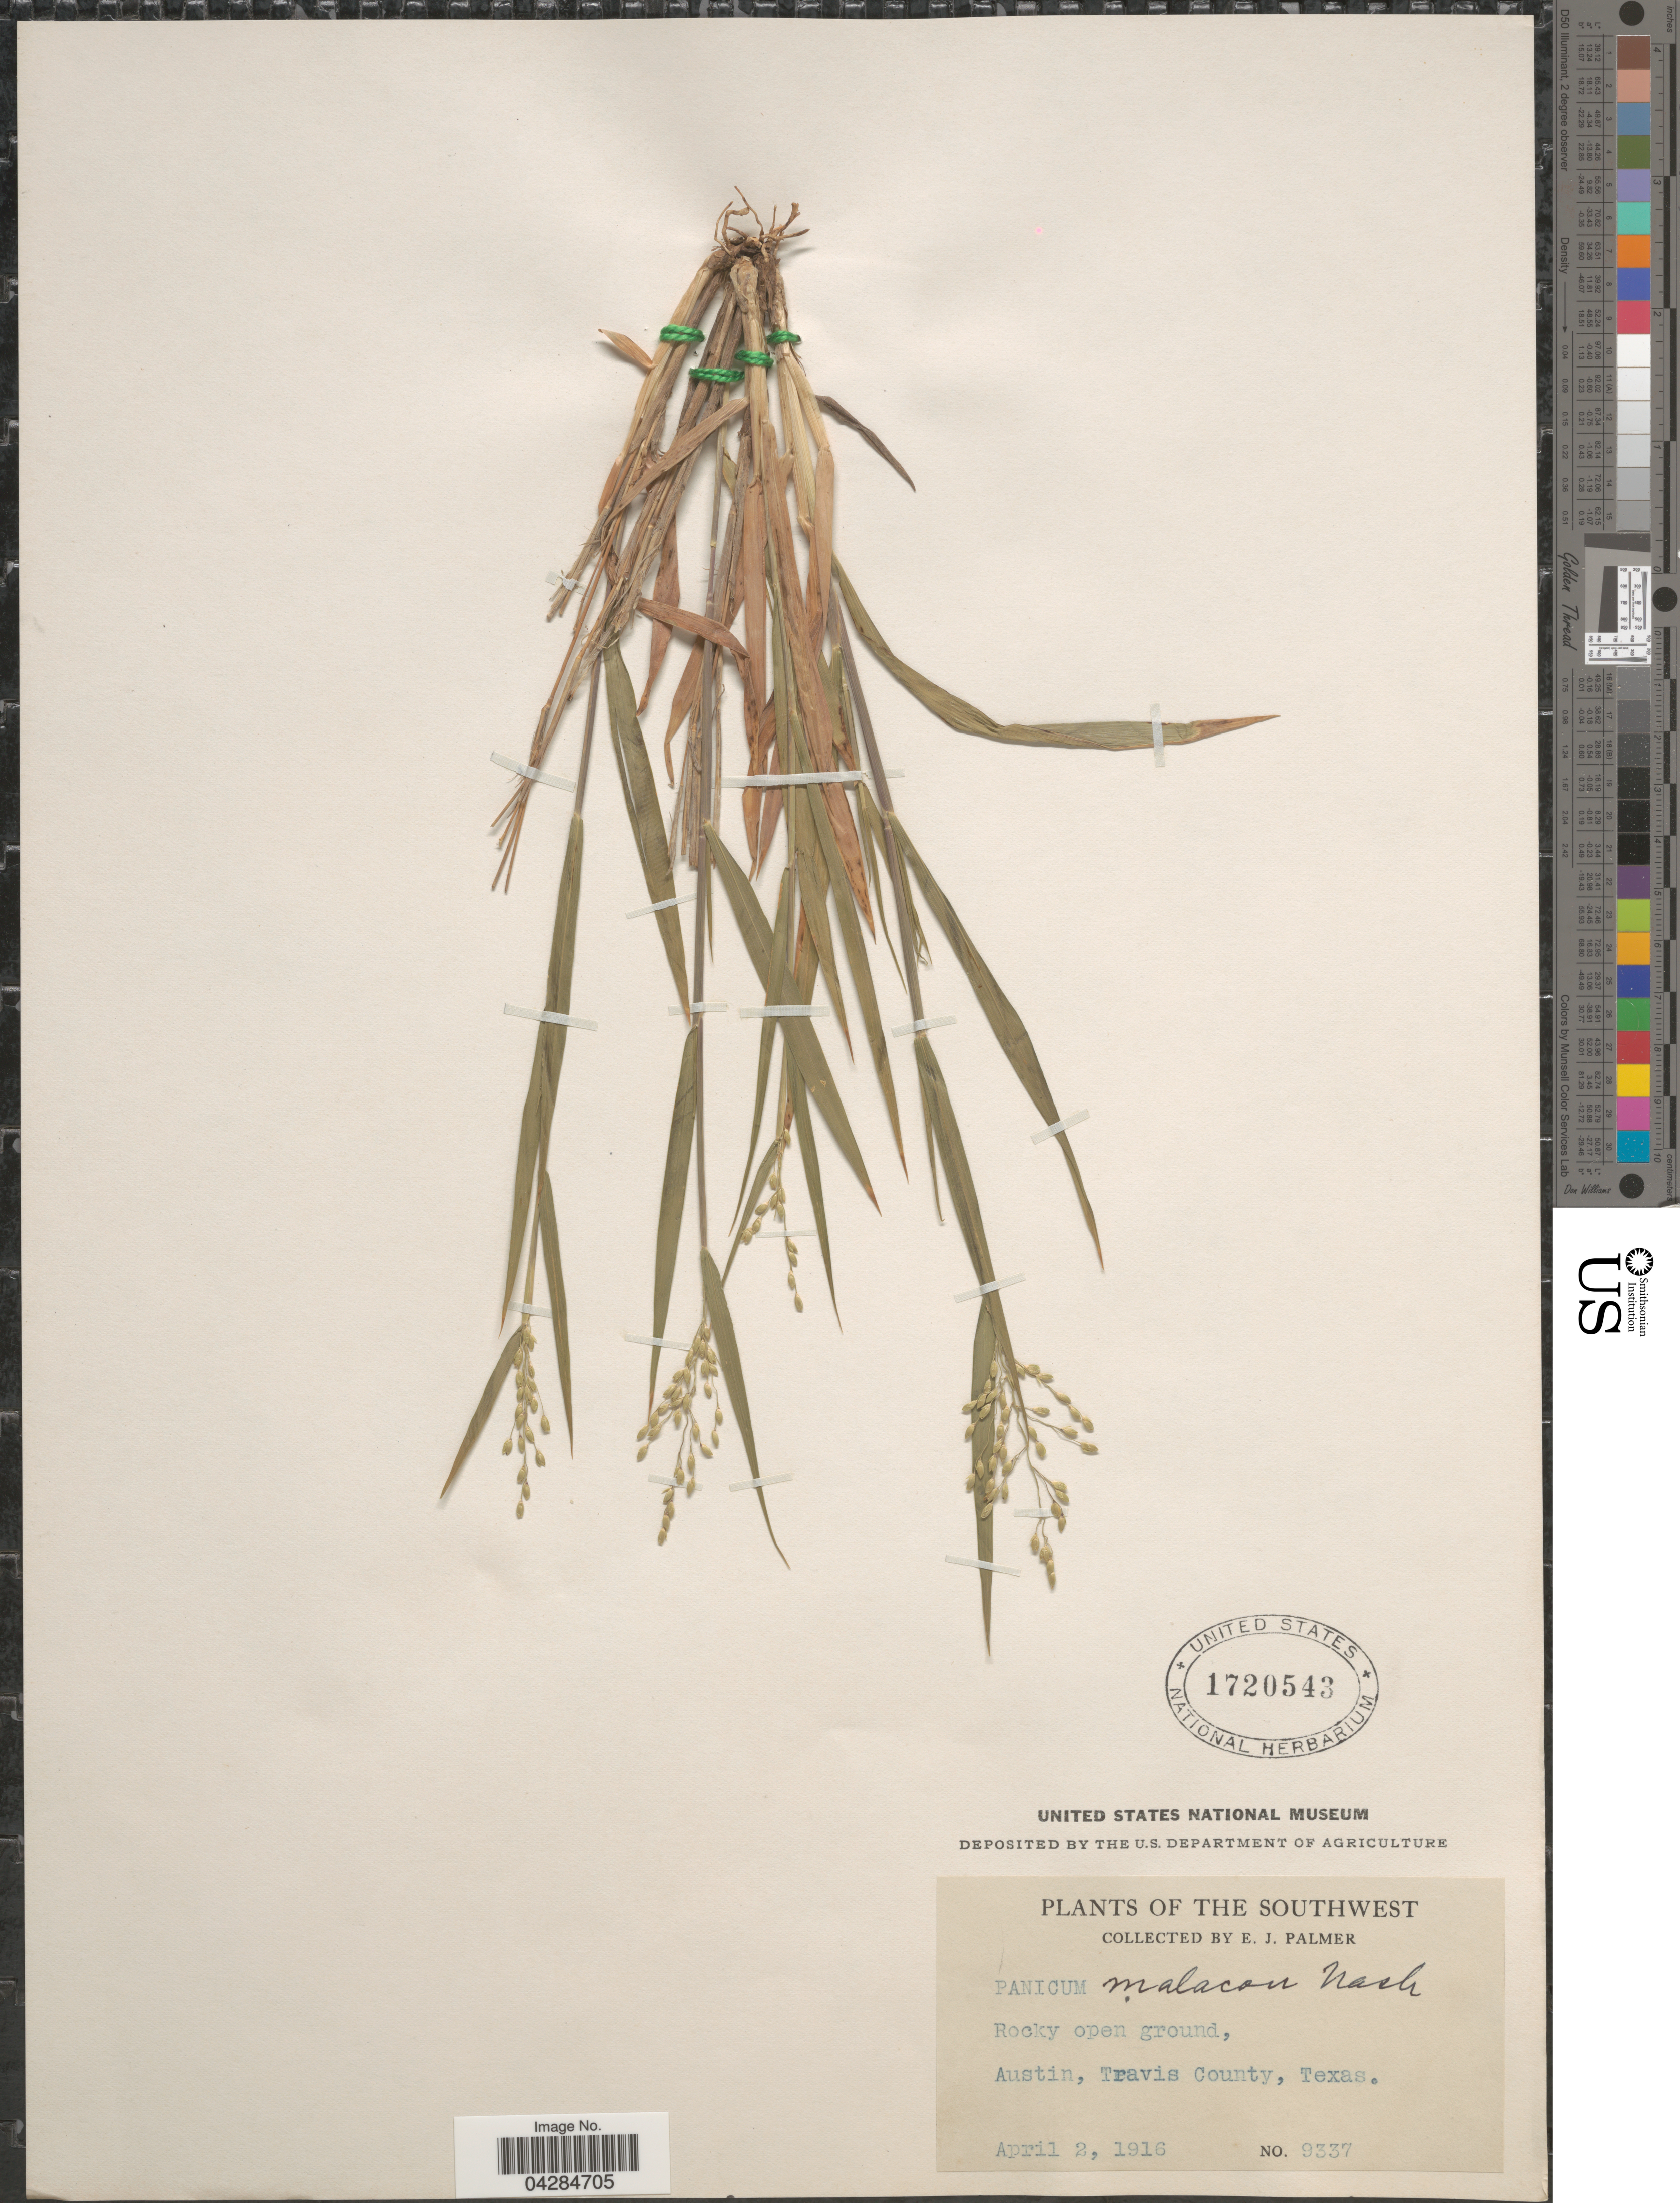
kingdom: Plantae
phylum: Tracheophyta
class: Liliopsida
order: Poales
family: Poaceae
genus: Dichanthelium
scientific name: Dichanthelium ovale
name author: (Elliott) Gould & C.A. Clark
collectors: E. J. Palmer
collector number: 9337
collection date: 1916-04-02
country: United States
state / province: Texas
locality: The Southwest. Rocky open ground, Austin, Travis County.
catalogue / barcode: US 1720543